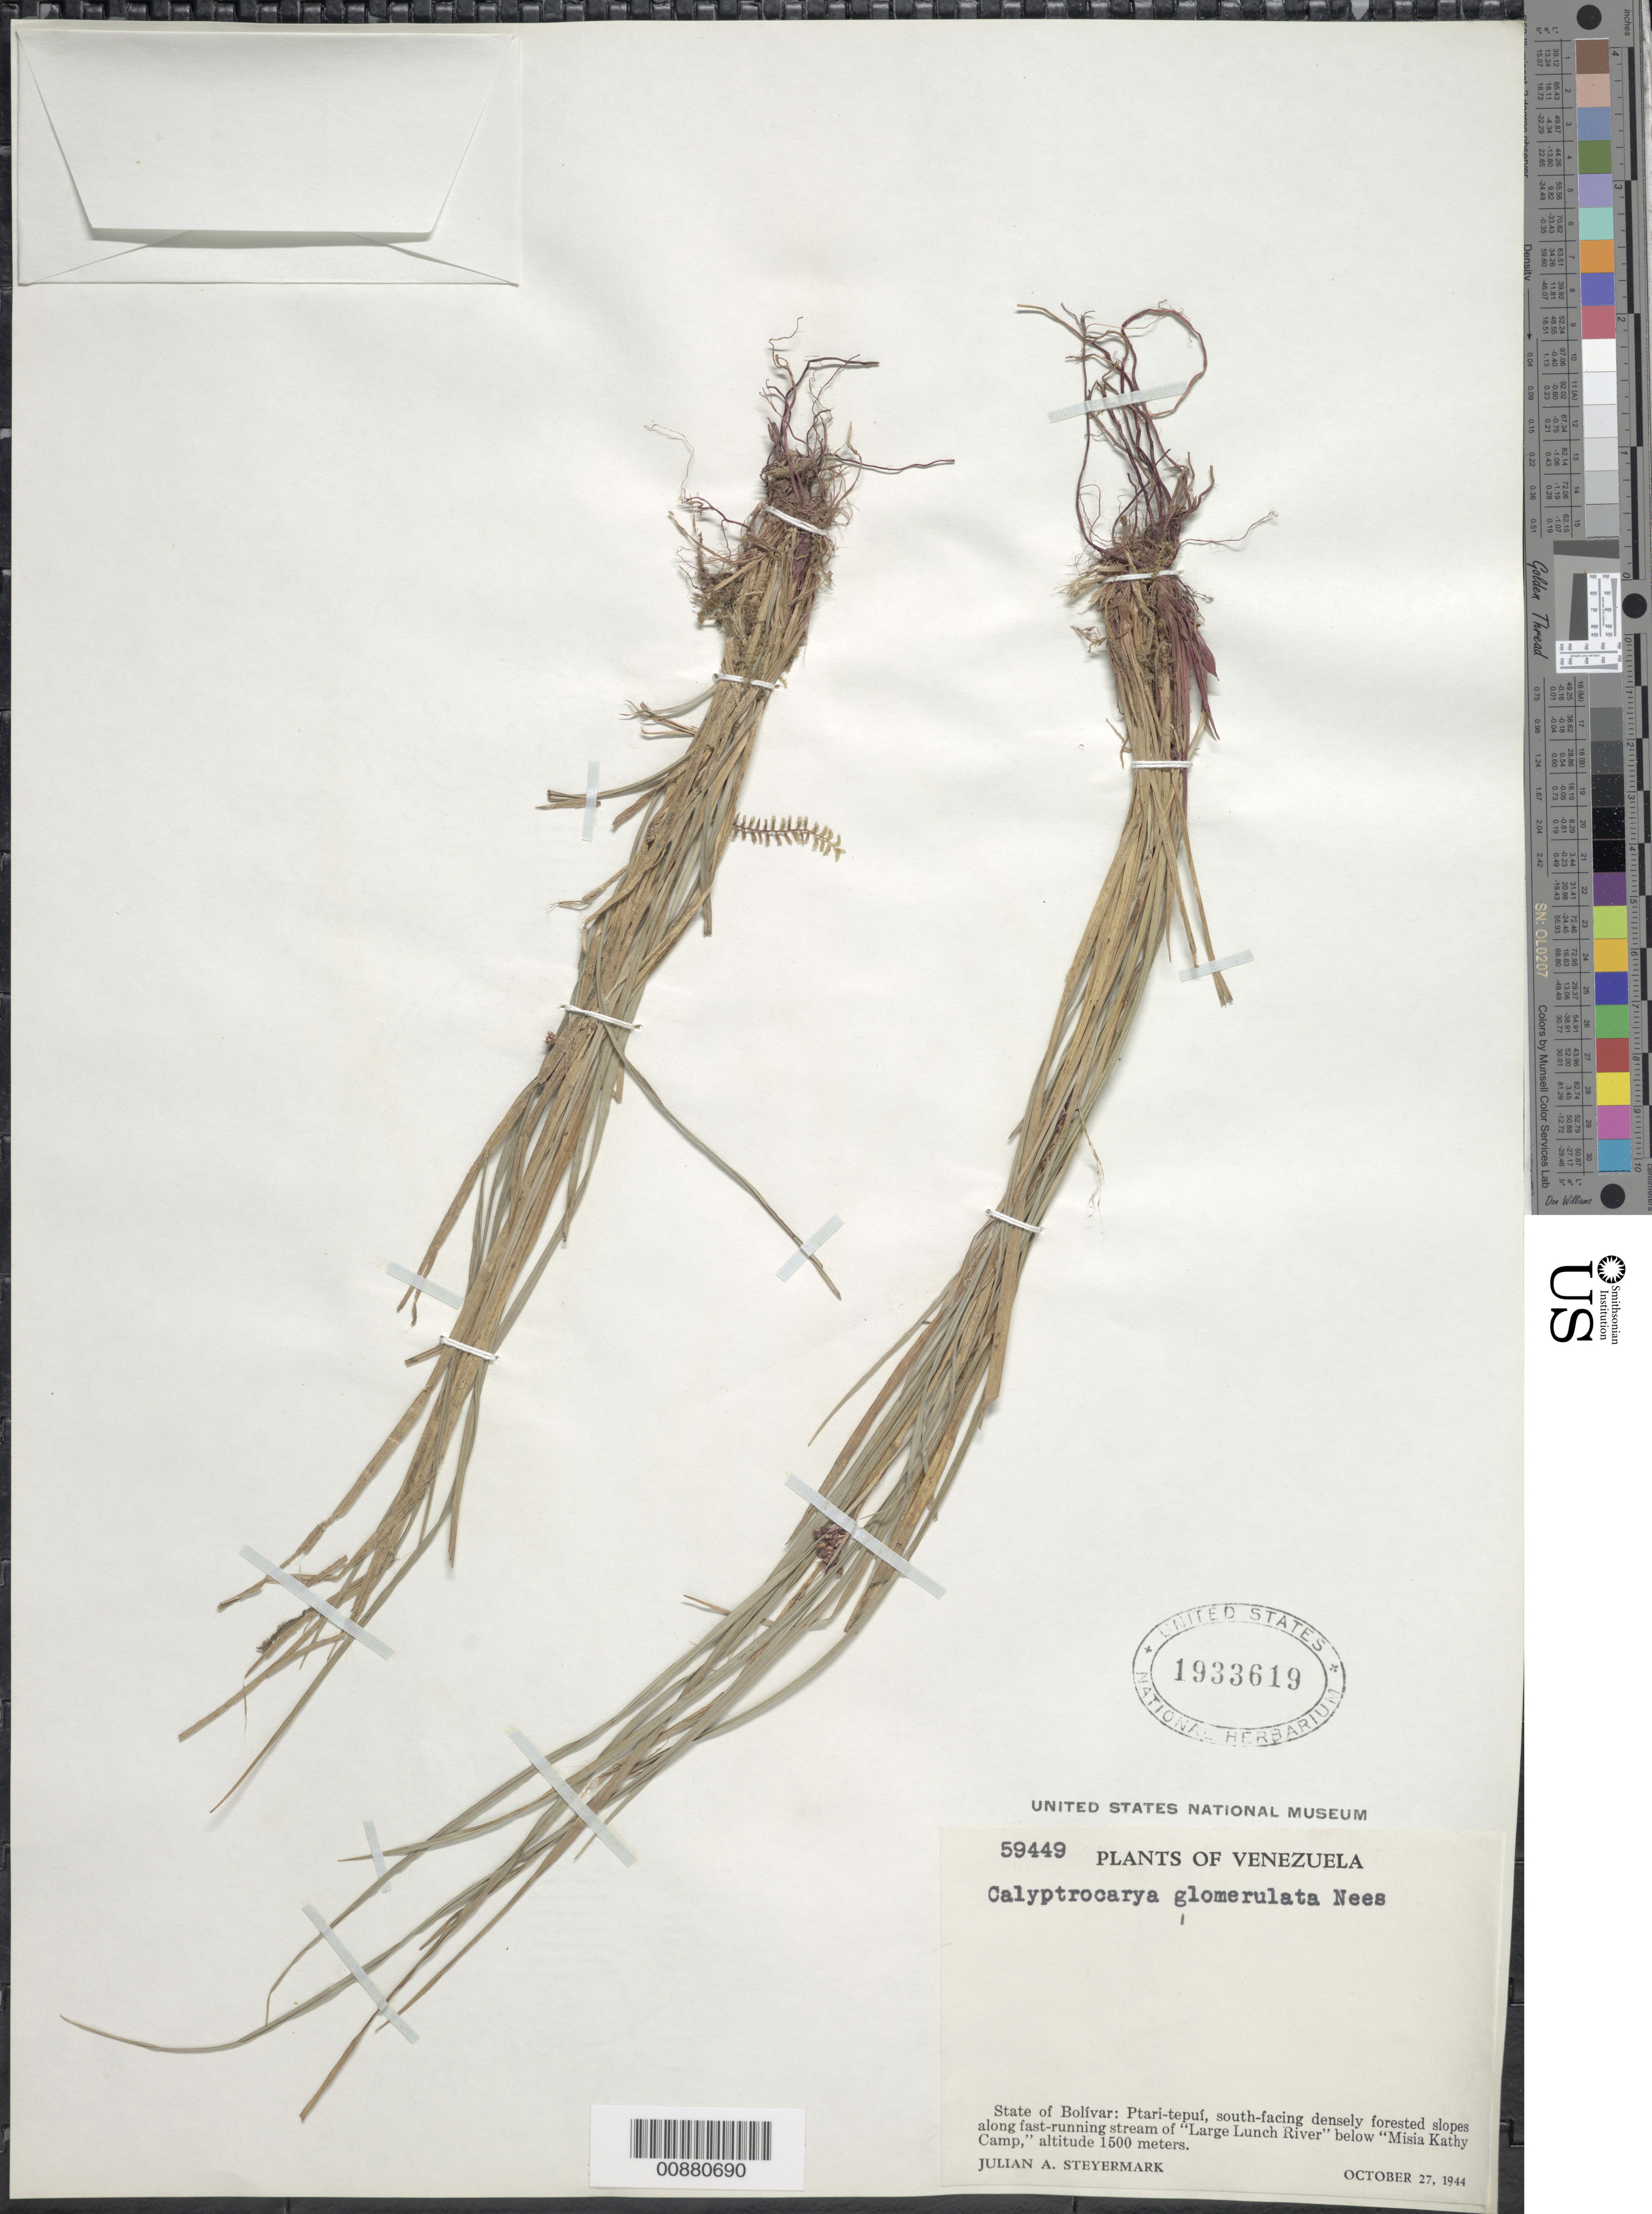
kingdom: Plantae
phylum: Tracheophyta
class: Liliopsida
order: Poales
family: Cyperaceae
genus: Calyptrocarya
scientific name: Calyptrocarya glomerulata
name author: (Brongn.) Urb.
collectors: J. Steyermark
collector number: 59449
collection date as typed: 27-Oct-44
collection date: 1944-10-27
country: Venezuela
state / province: Bolívar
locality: Ptari-tepuí, along "Large Lunch River" below "Misia Kathy Camp"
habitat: S-facing, densely forested slopes along fast-running stream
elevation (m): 1500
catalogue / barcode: US 1933619